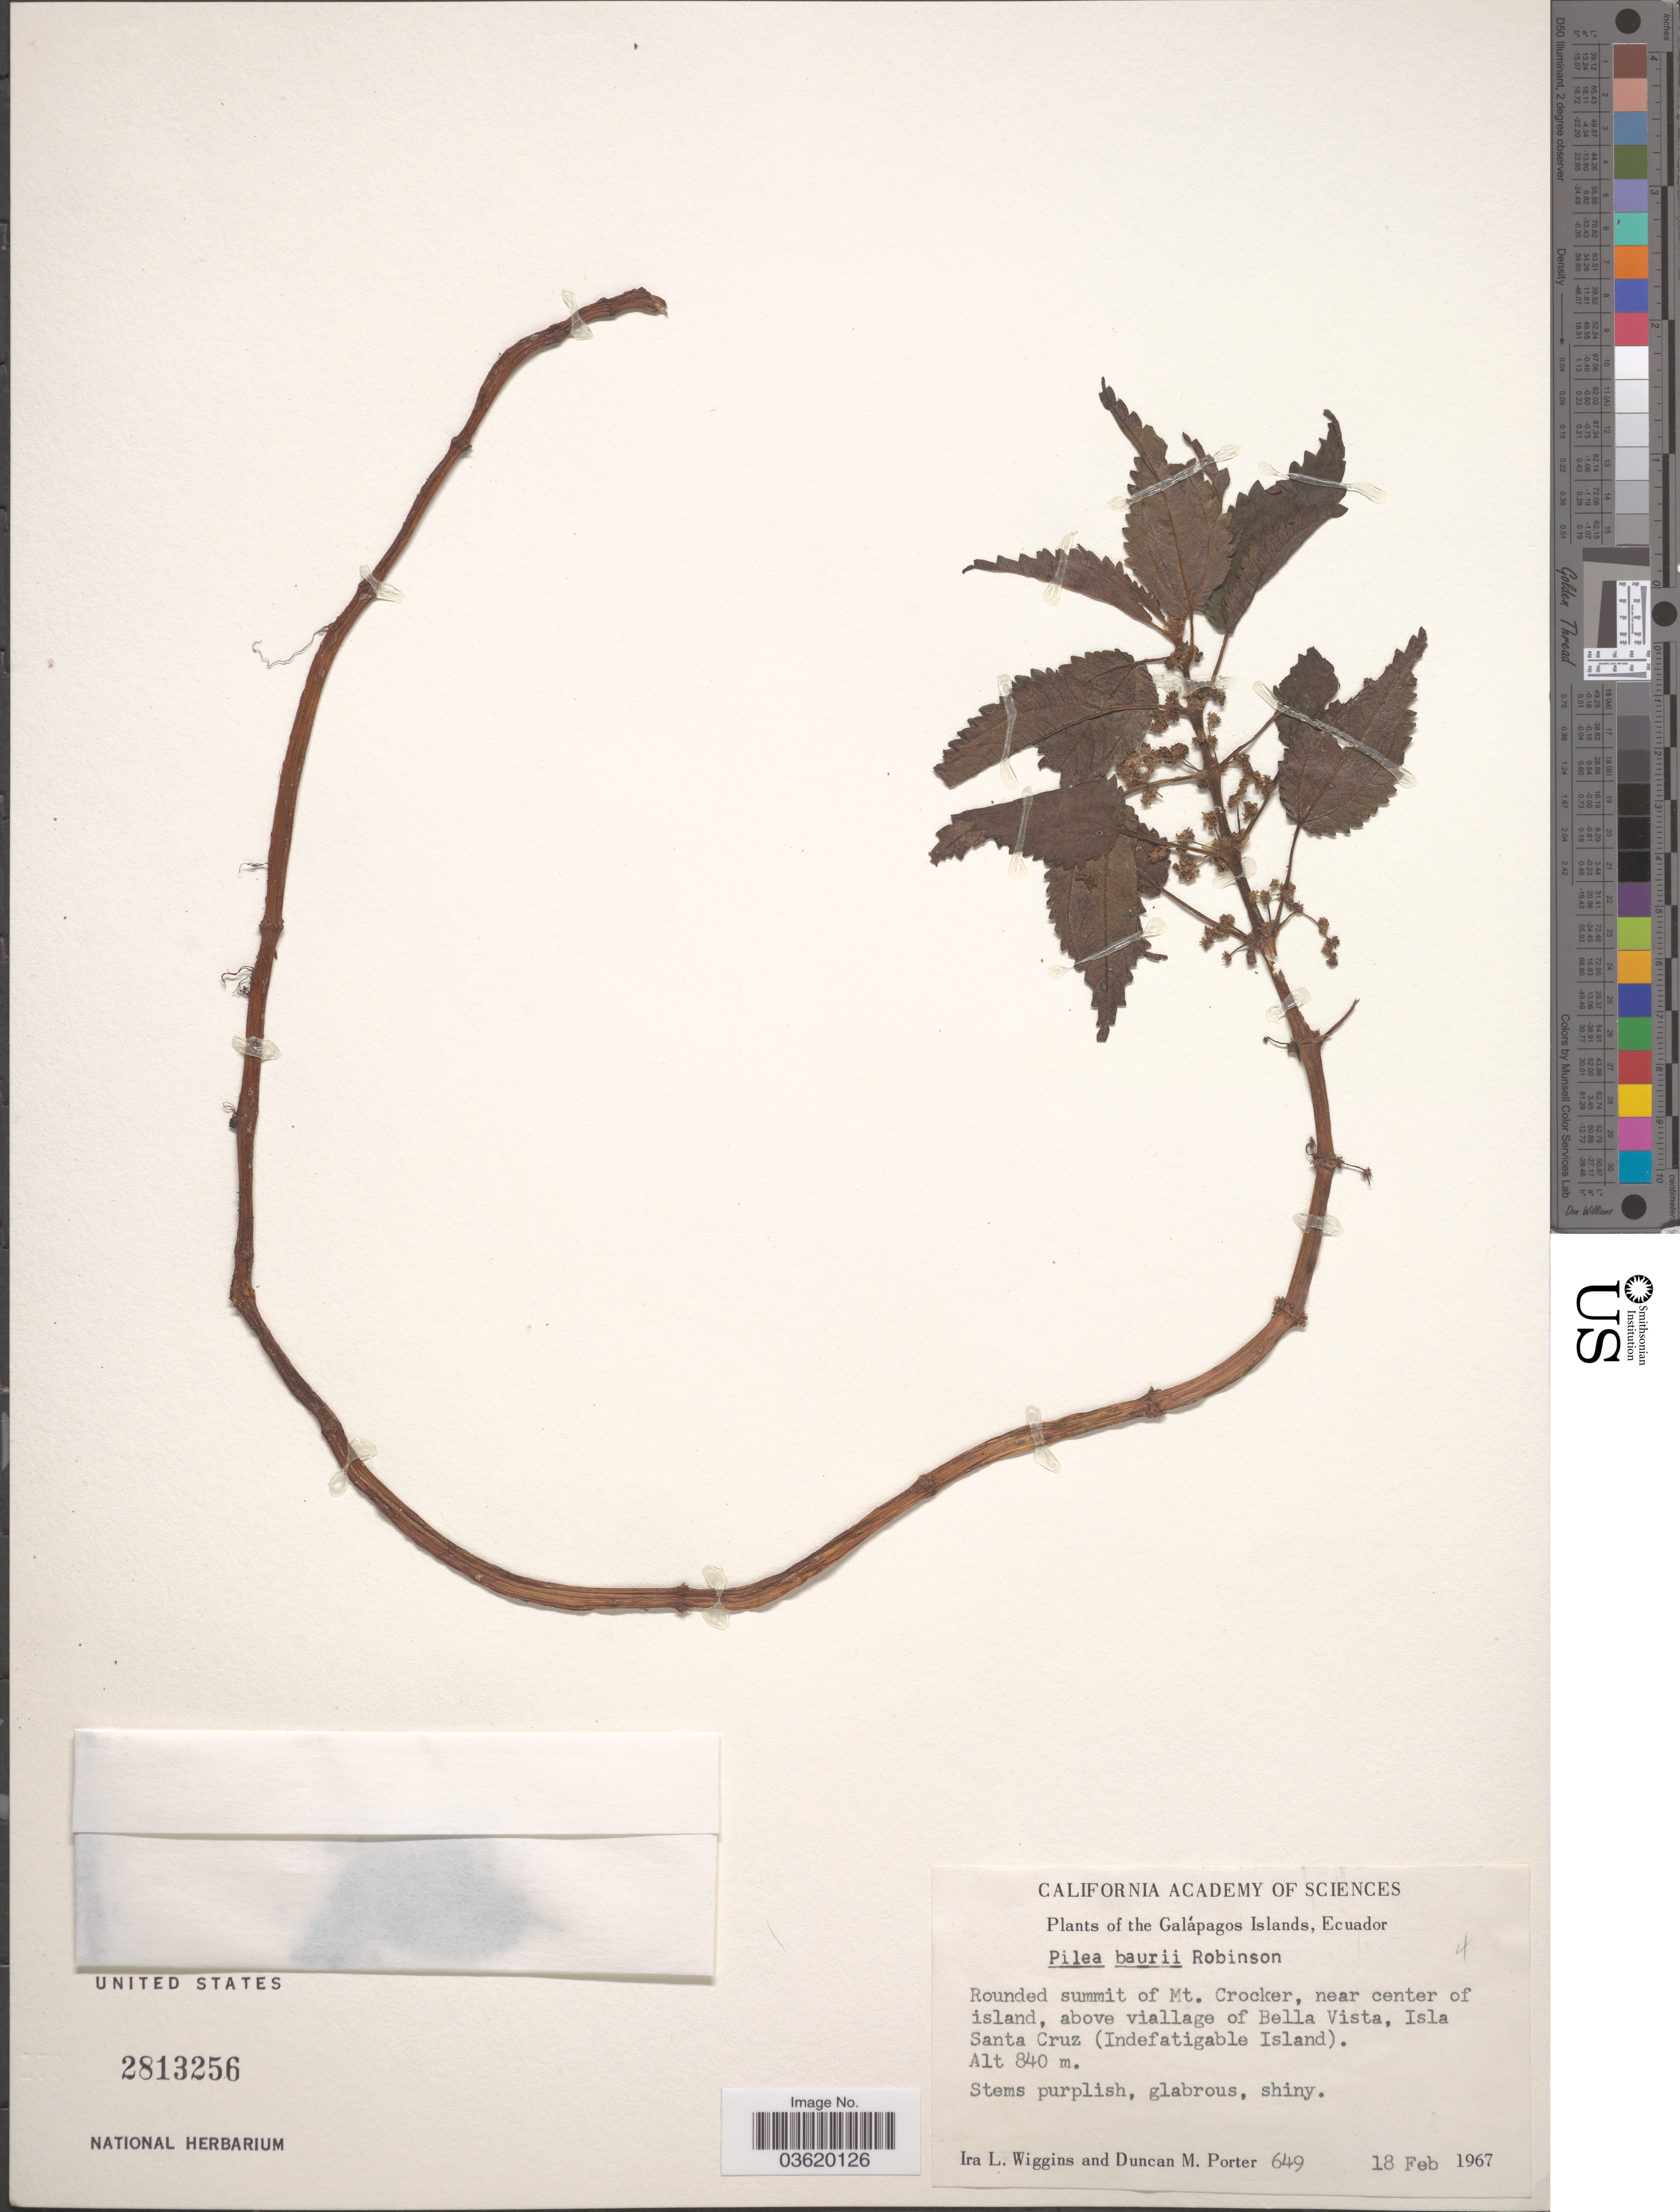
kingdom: Plantae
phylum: Tracheophyta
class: Magnoliopsida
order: Rosales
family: Urticaceae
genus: Pilea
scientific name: Pilea baurii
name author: B.L. Rob.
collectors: I. L. Wiggins & D. M. Porter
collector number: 649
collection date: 1967-02-18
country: Ecuador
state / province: Colón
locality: The Galápagos Islands. Rounded summit of Mt. Crocker, near center of island, above viallage of Bella Vista, Isla Santa Cruz (Indefatigable Island).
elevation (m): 840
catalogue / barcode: US 2813256